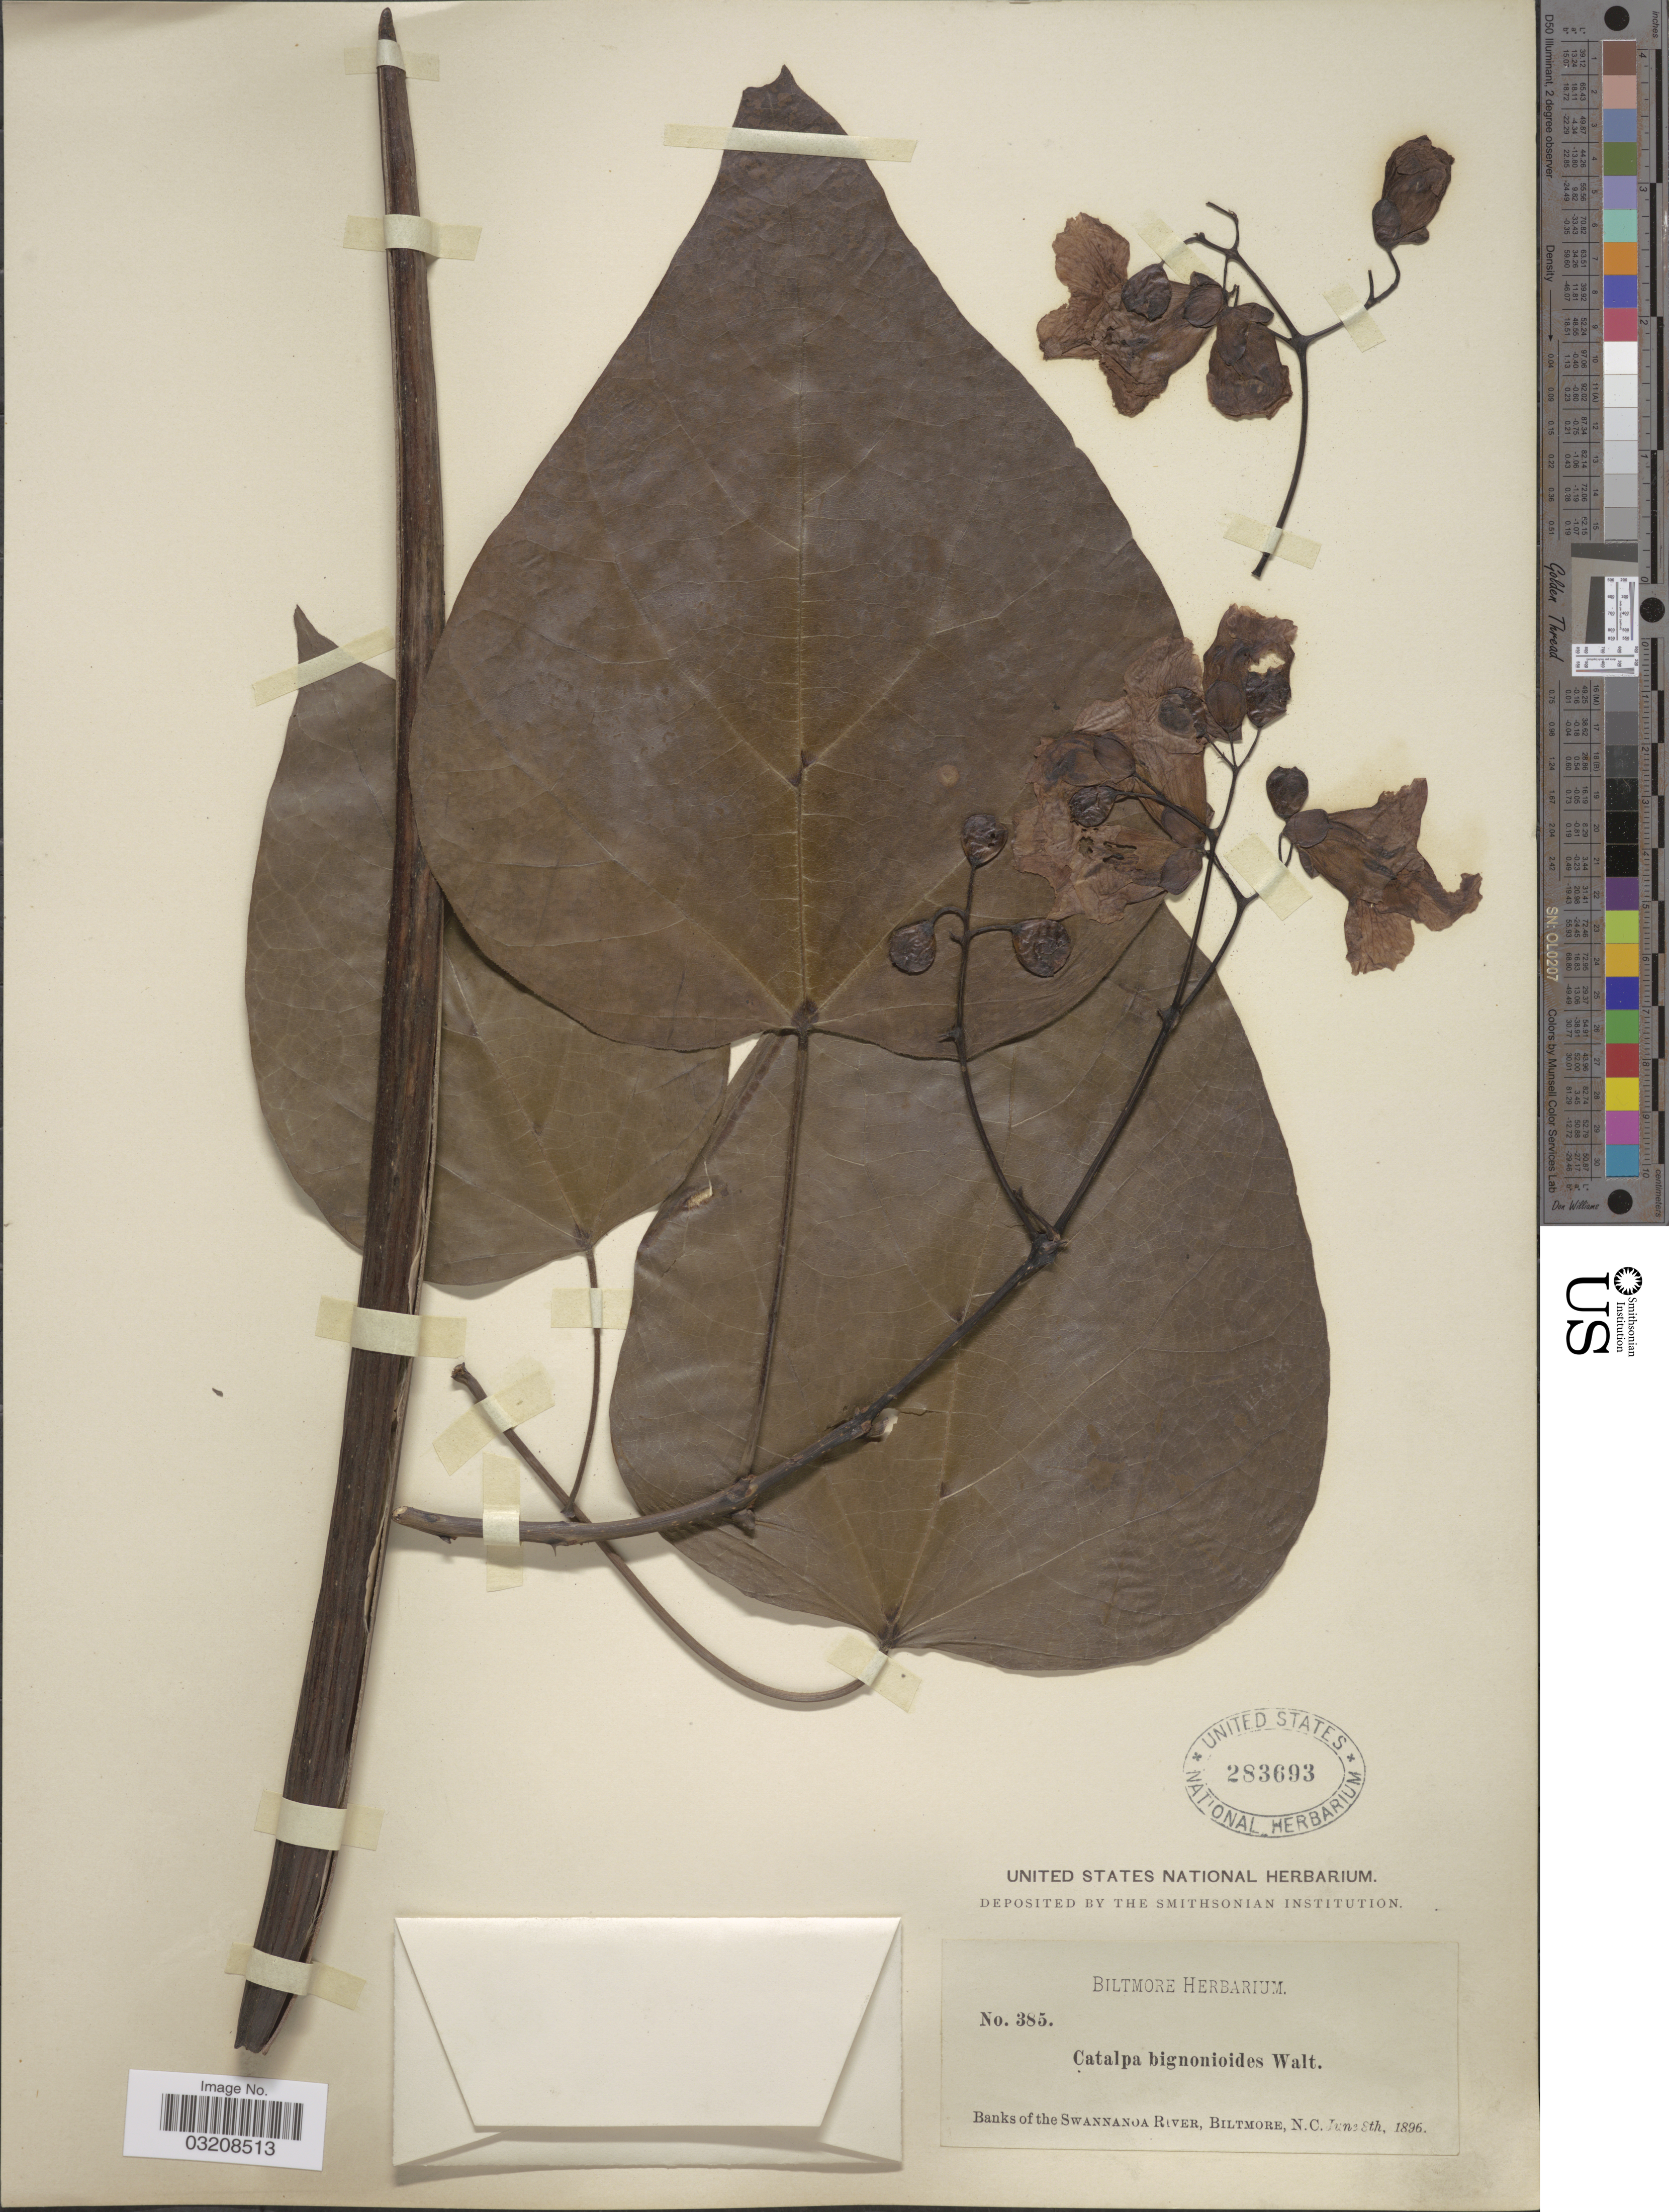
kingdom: Plantae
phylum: Tracheophyta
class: Magnoliopsida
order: Lamiales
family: Bignoniaceae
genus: Catalpa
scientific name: Catalpa bignonioides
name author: Walter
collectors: ex herb. Biltmore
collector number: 385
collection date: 1896-06-08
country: United States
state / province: North Carolina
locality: Banks of the Swannanoa River, Biltmore, N.C.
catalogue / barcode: US 283693